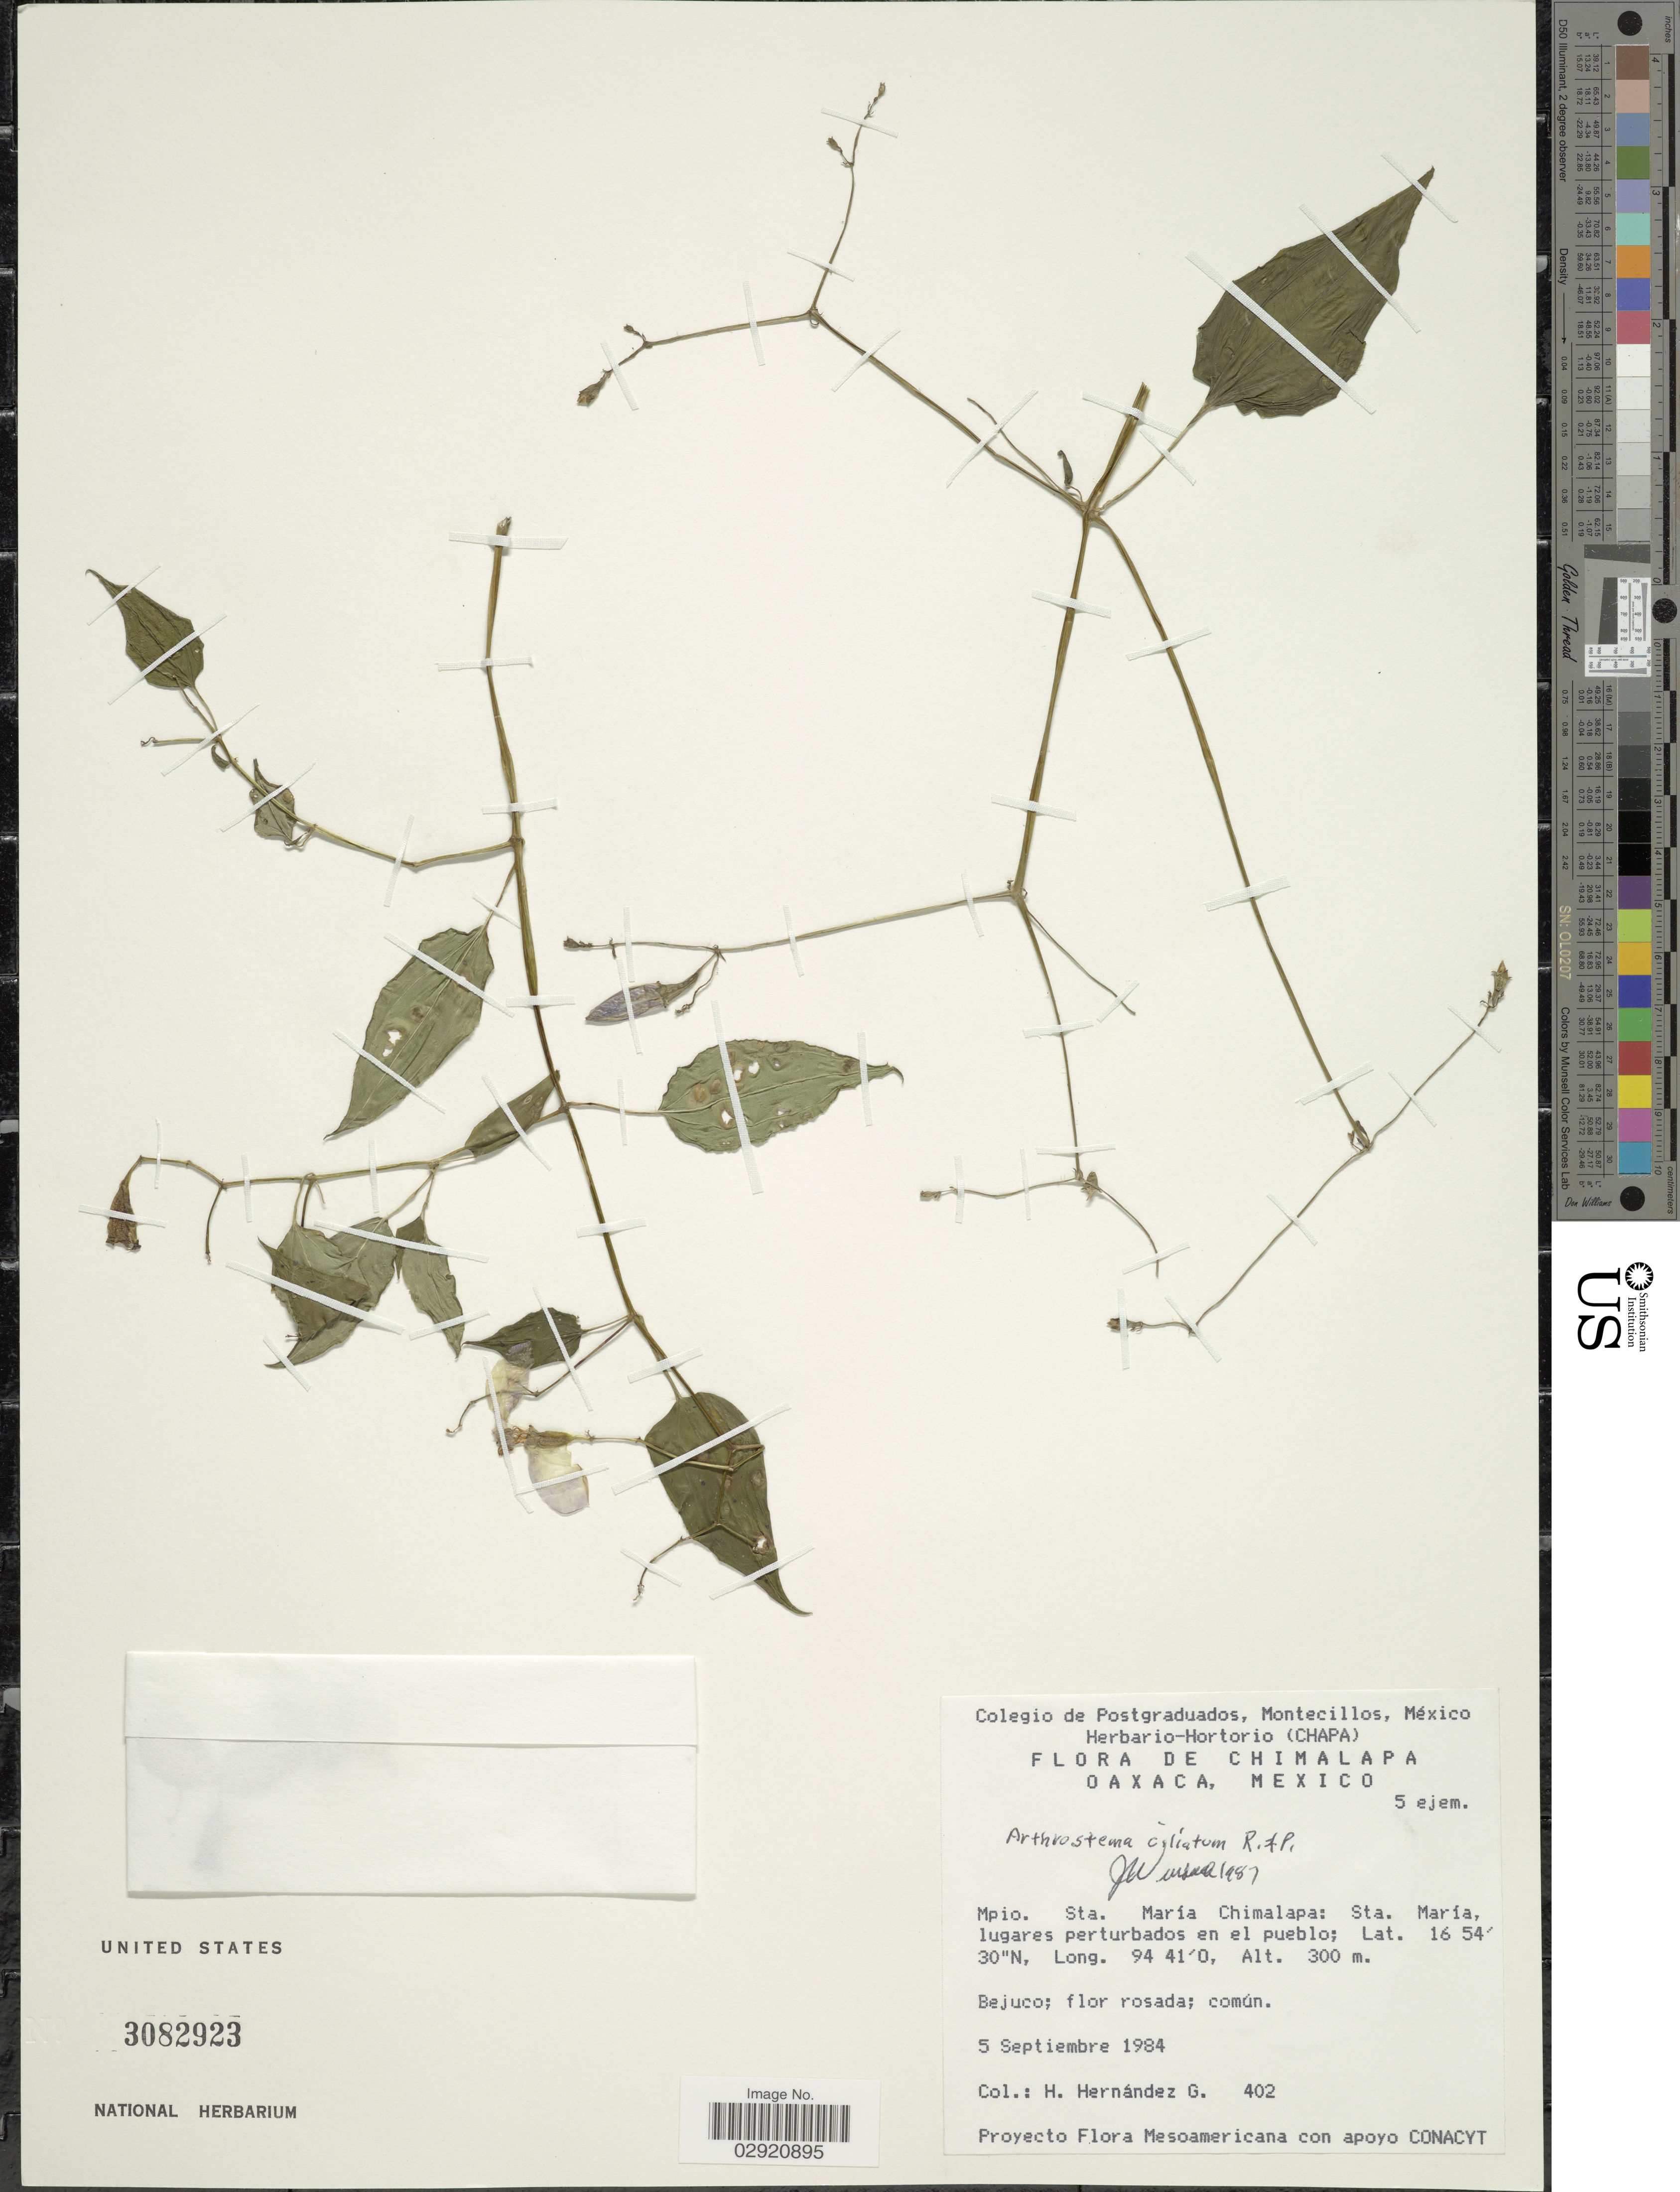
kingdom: Plantae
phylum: Tracheophyta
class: Magnoliopsida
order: Myrtales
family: Melastomataceae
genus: Arthrostemma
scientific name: Arthrostemma ciliatum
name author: Pav. ex D. Don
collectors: H. Hernandez G.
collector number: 402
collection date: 1984-09-05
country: Mexico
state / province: Oaxaca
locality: Chimalapa. Mpio. Sta. María Chimalapa: Sta. María, lugares perturbados en el pueblo.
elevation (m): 300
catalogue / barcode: US 3082923